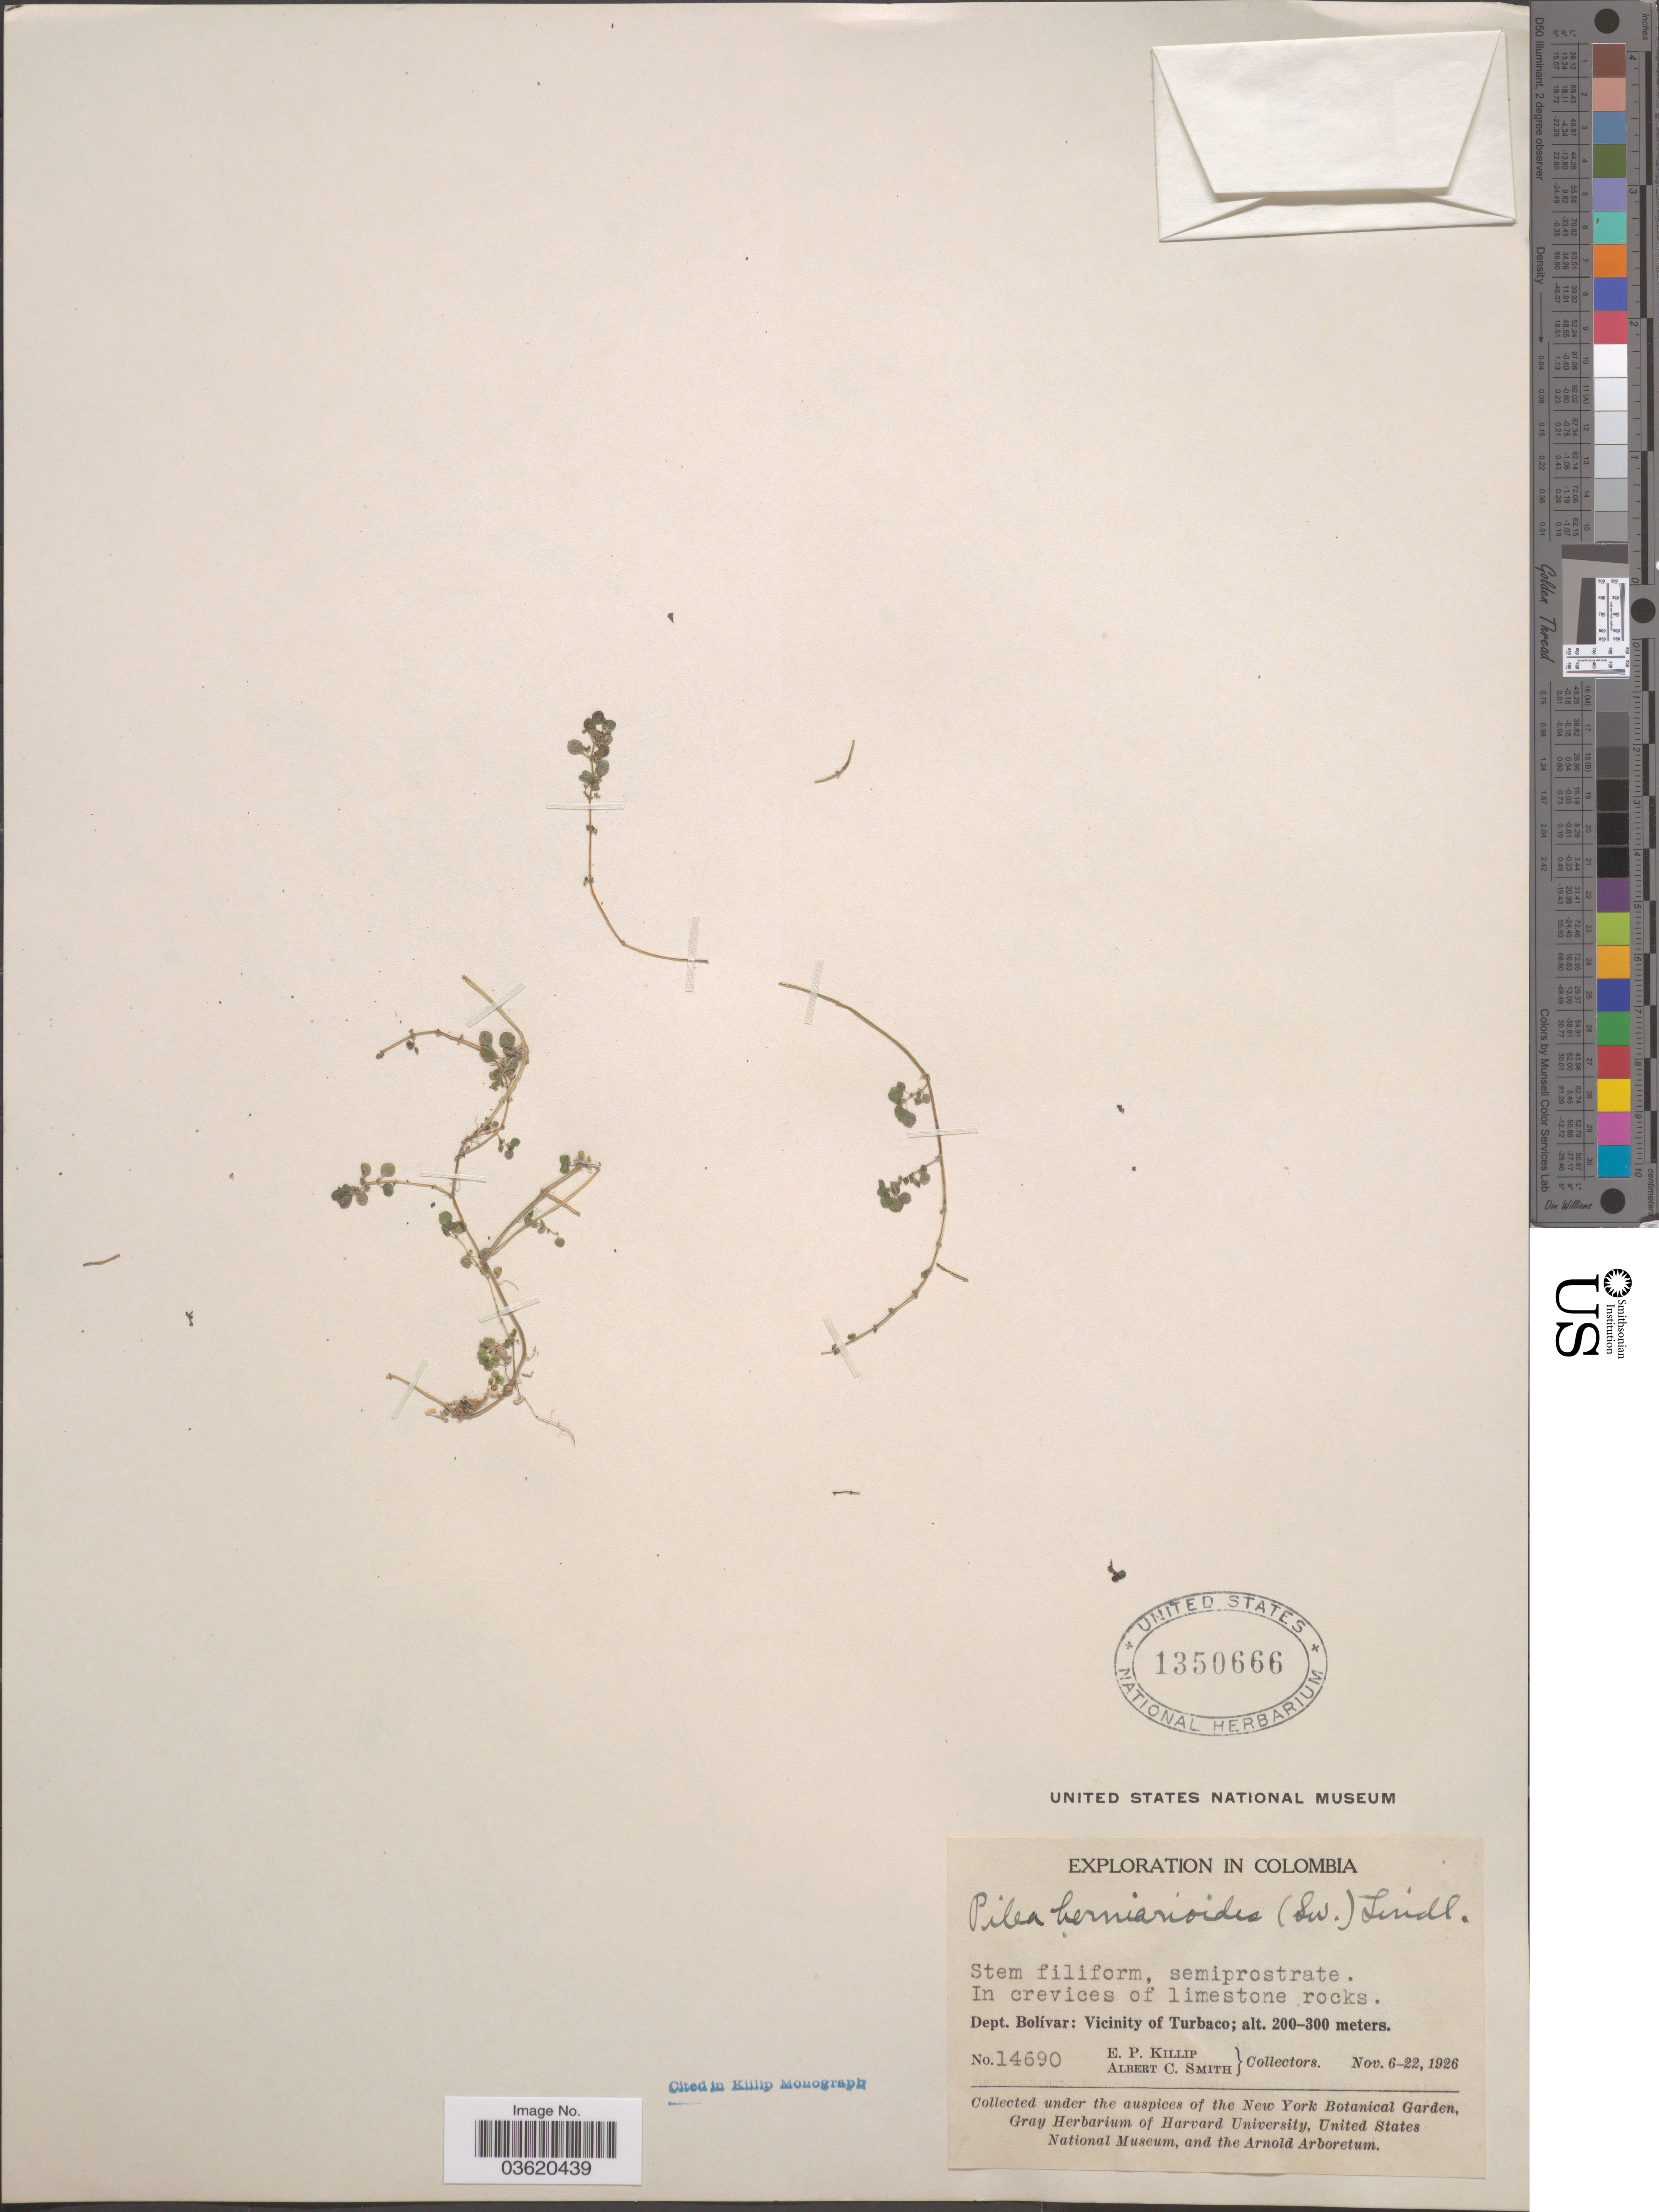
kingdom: Plantae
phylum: Tracheophyta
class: Magnoliopsida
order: Rosales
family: Urticaceae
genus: Pilea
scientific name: Pilea herniarioides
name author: (Sw.) Lindl.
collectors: E. P. Killip & A. C. Smith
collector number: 14690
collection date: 1926-11-06/1926-11-22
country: Colombia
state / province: Bolívar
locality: Dept. Bolívar: Vicinity of Turbaco.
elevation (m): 200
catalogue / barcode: US 1350666